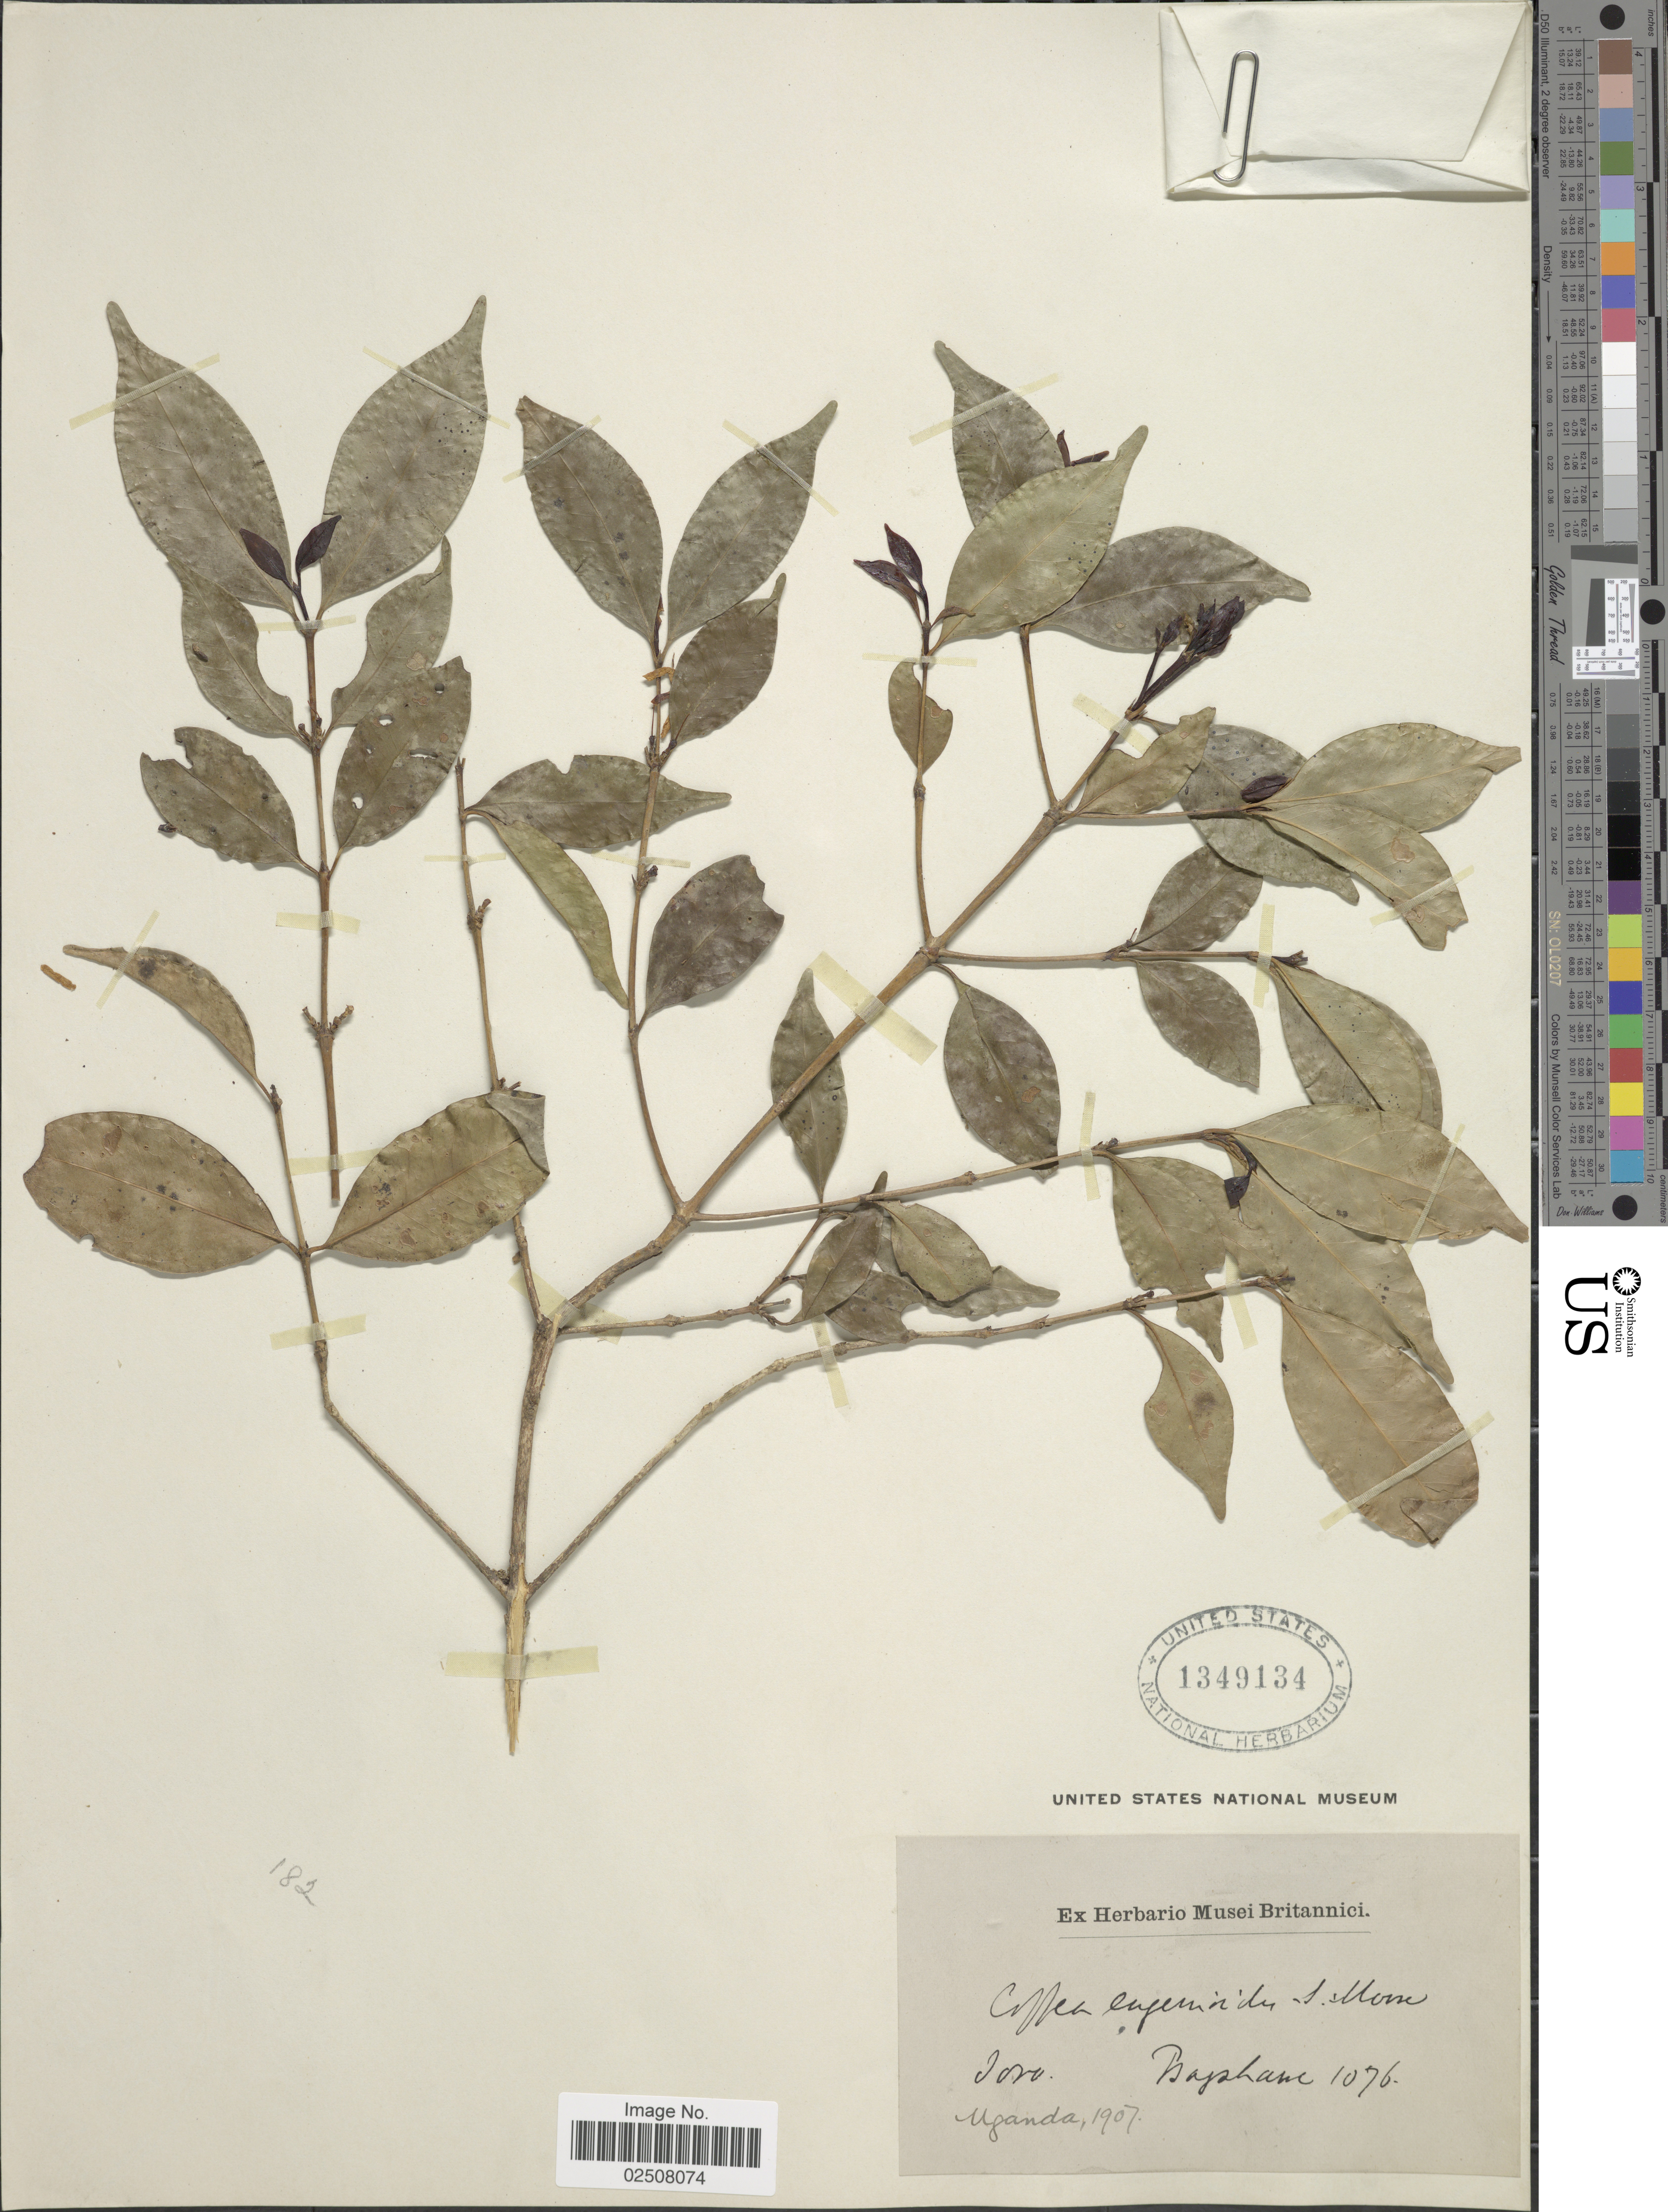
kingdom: Plantae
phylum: Tracheophyta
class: Magnoliopsida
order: Gentianales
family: Rubiaceae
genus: Coffea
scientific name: Coffea eugenioides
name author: S. Moore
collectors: Bagshawe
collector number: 1076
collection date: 1907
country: Uganda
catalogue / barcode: US 1349134